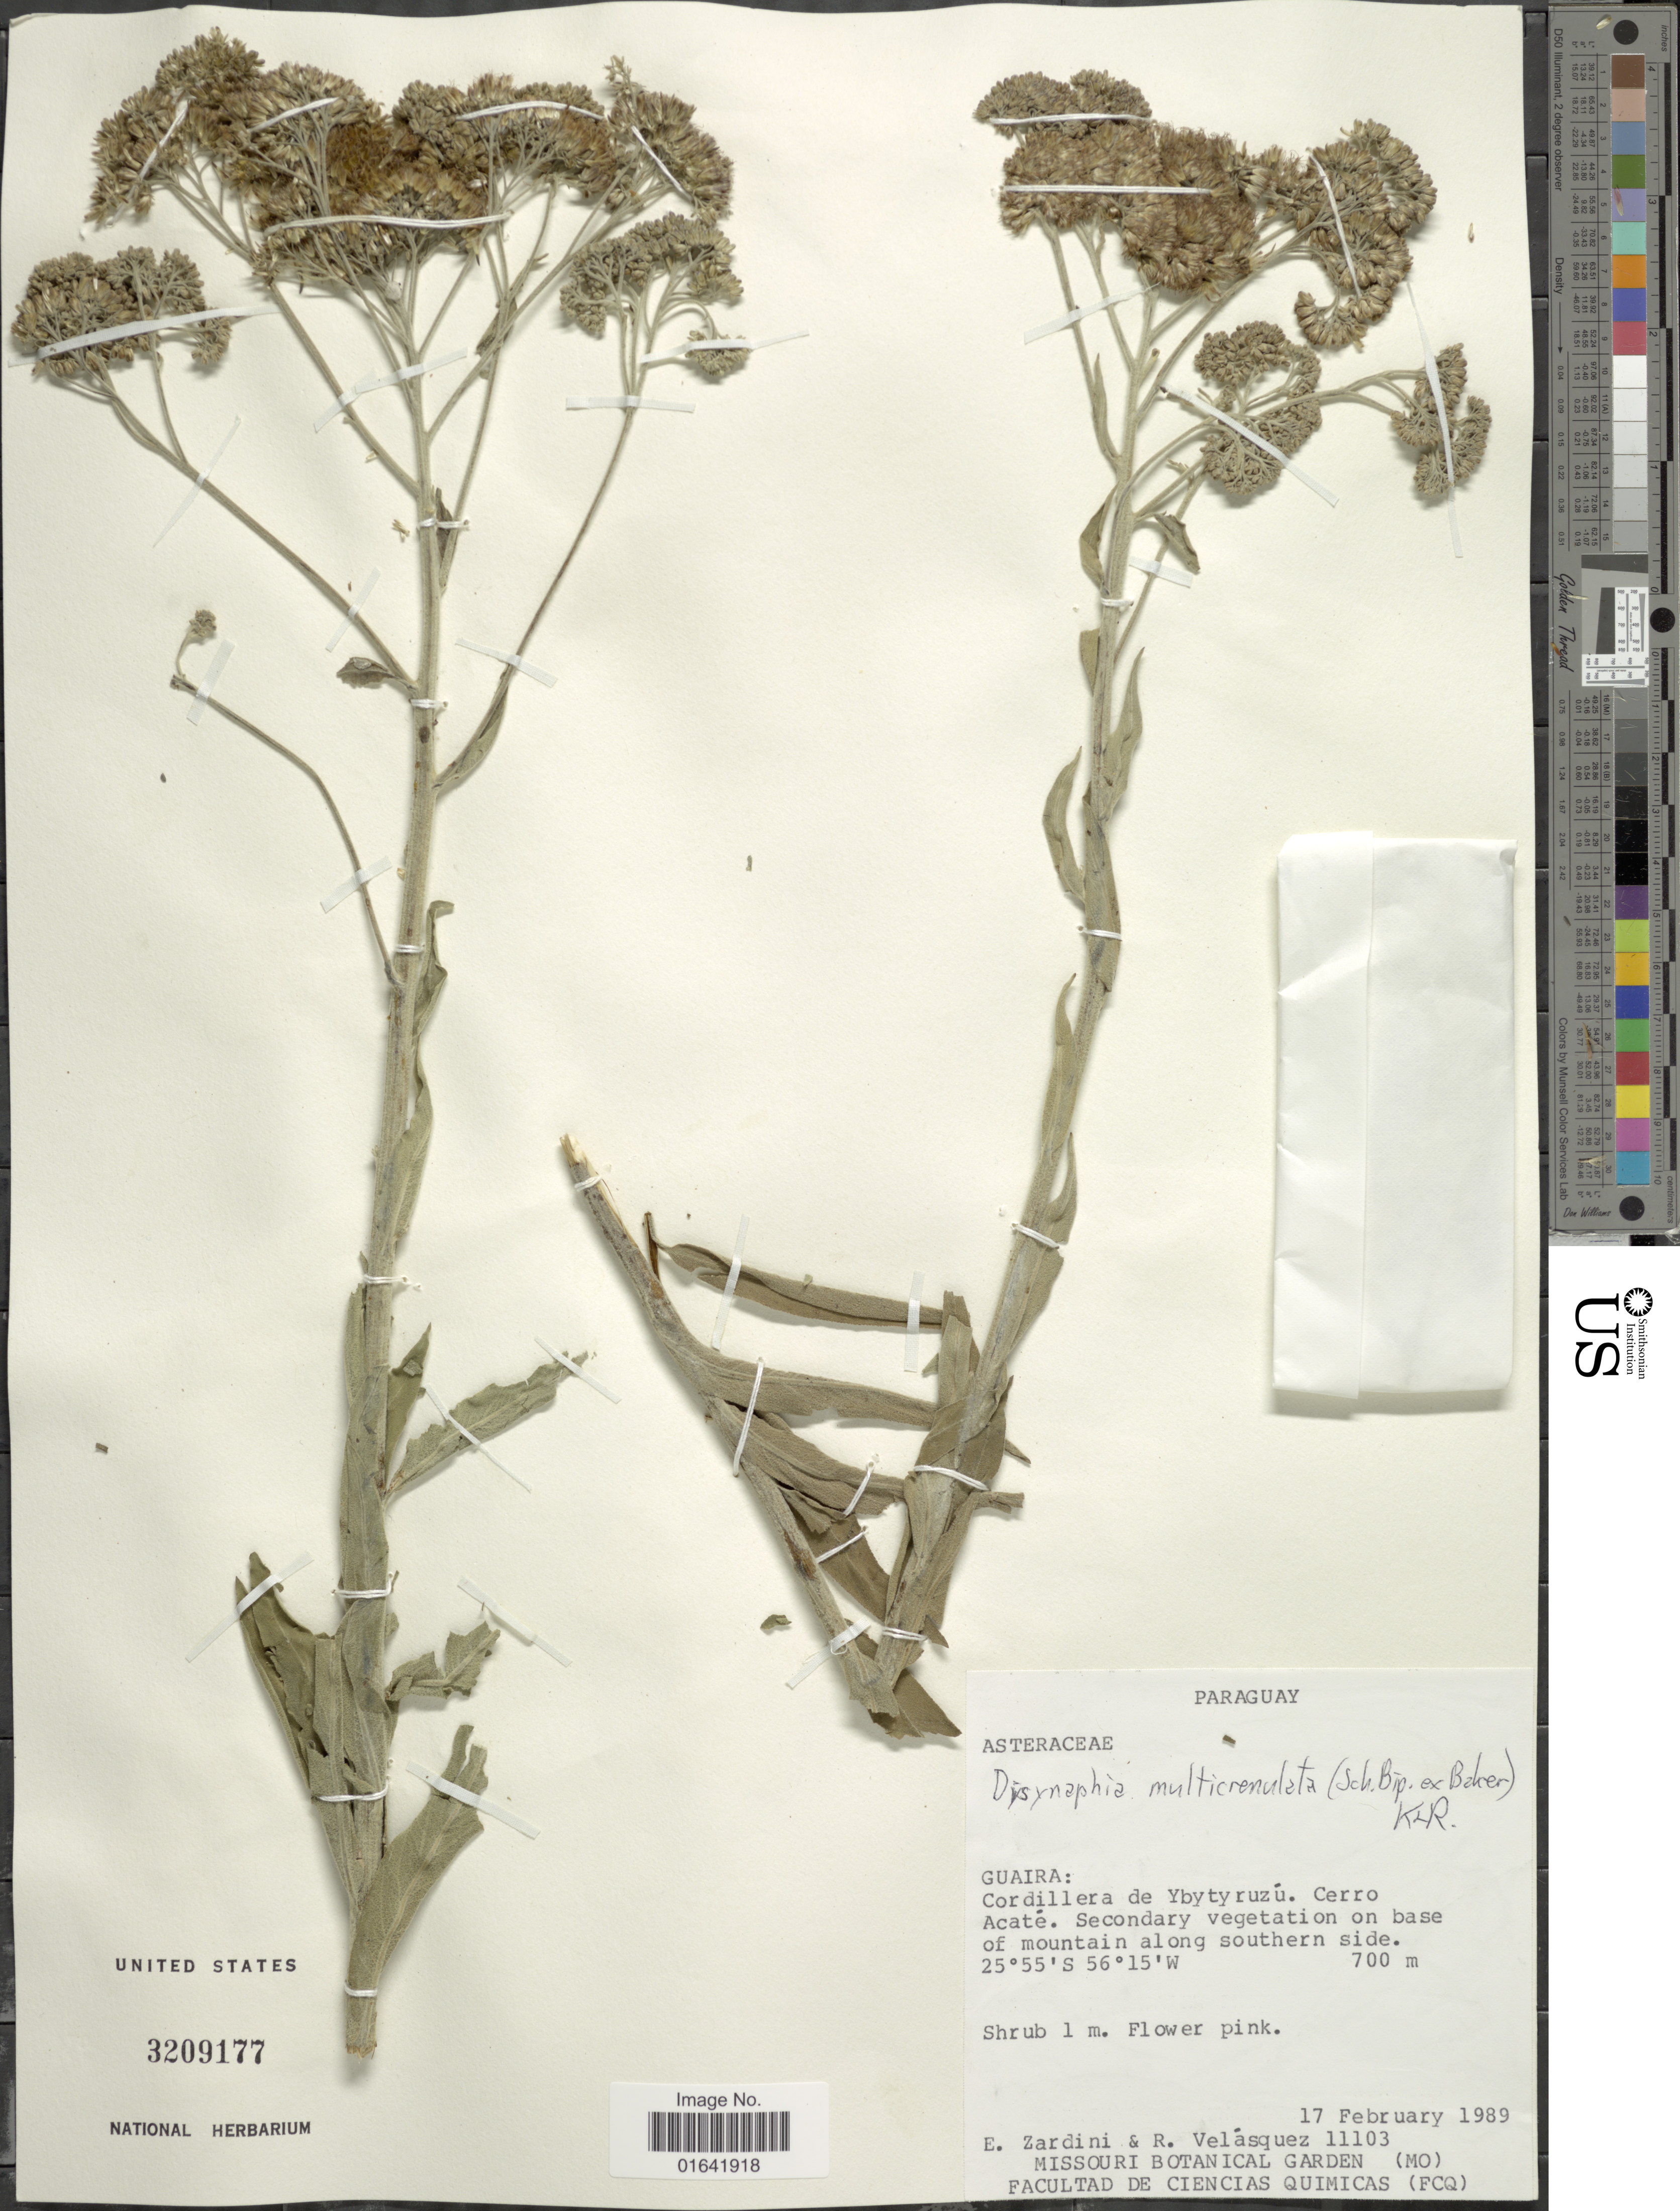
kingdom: Plantae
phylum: Tracheophyta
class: Magnoliopsida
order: Asterales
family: Asteraceae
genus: Disynaphia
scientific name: Disynaphia multicrenulata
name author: (Sch. Bip. ex Baker) R.M. King & H. Rob.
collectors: E. M. Zardini & R. Velásquez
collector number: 11103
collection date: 1989-02-17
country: Paraguay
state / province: Guaira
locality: Cordillera de Ybytyruzú, cerro Acaté, secondary vegetation on base of mountain along southern side.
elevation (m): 700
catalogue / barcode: US 3209177